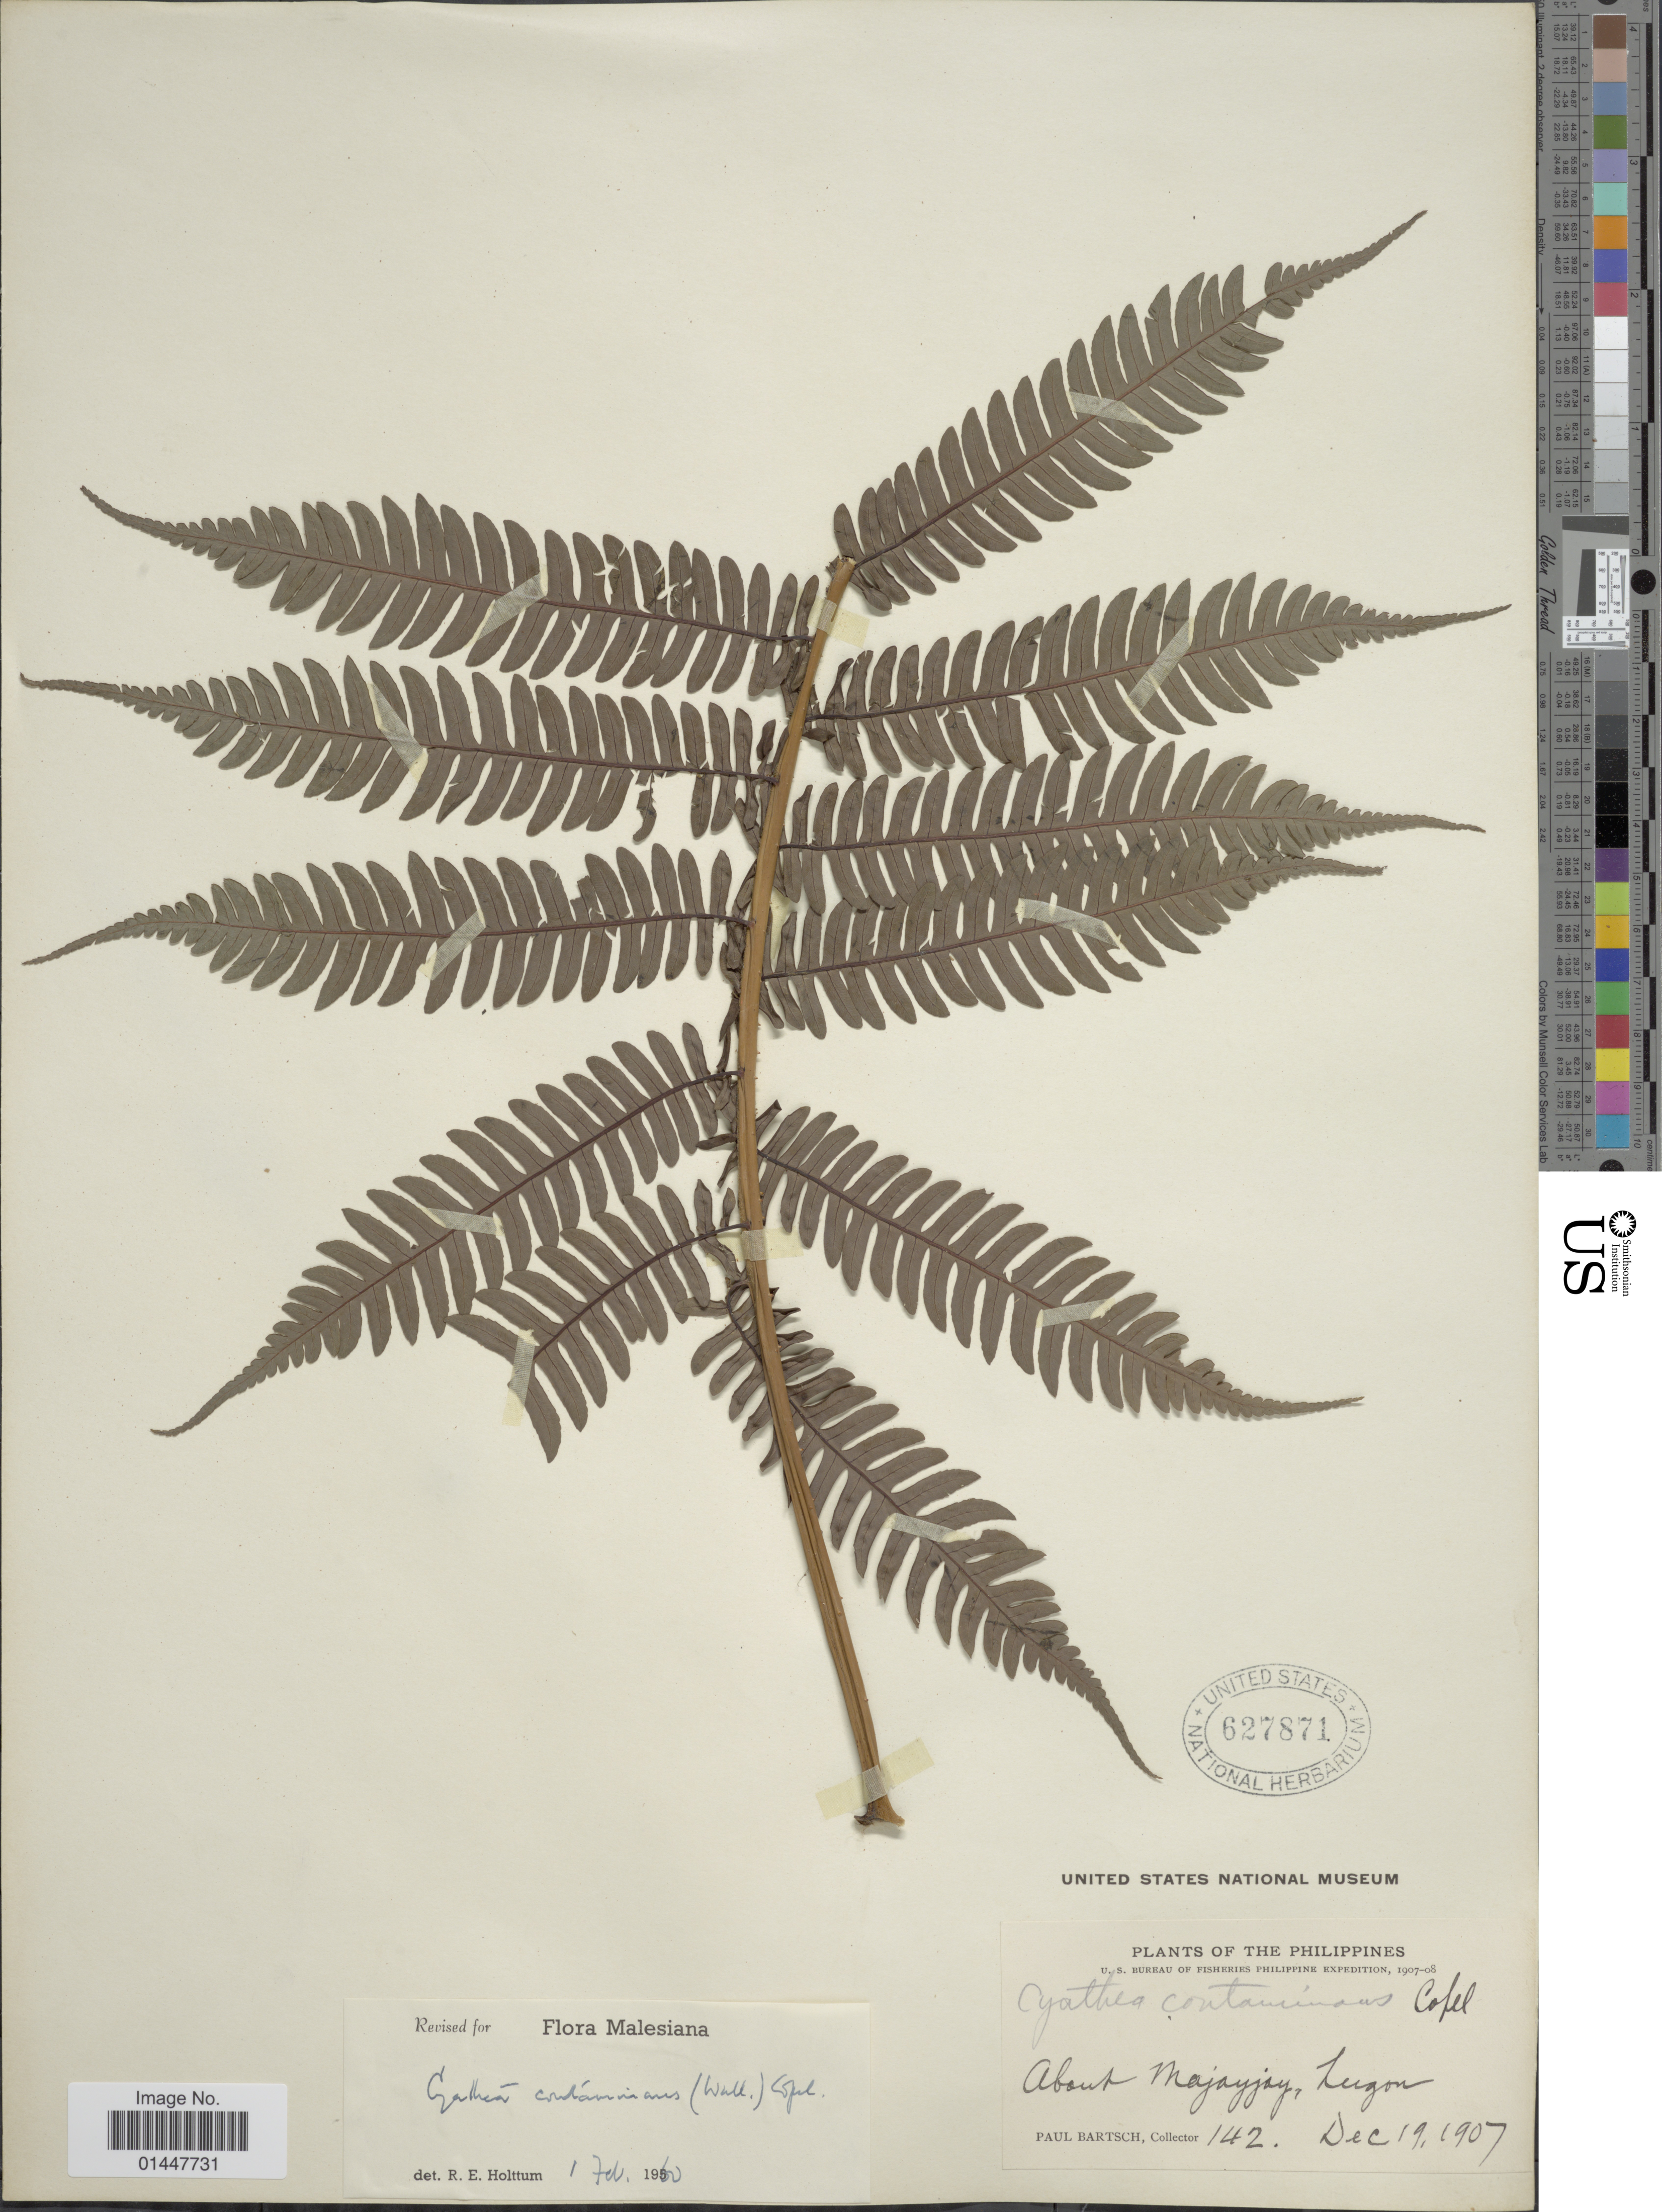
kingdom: Plantae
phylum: Tracheophyta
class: Polypodiopsida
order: Cyatheales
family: Cyatheaceae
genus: Sphaeropteris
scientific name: Sphaeropteris glauca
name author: (Blume) R.M. Tryon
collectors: P. Bartsch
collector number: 142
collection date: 1907-12-19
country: Philippines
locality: About Majayjay, Luzon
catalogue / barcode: US 627871